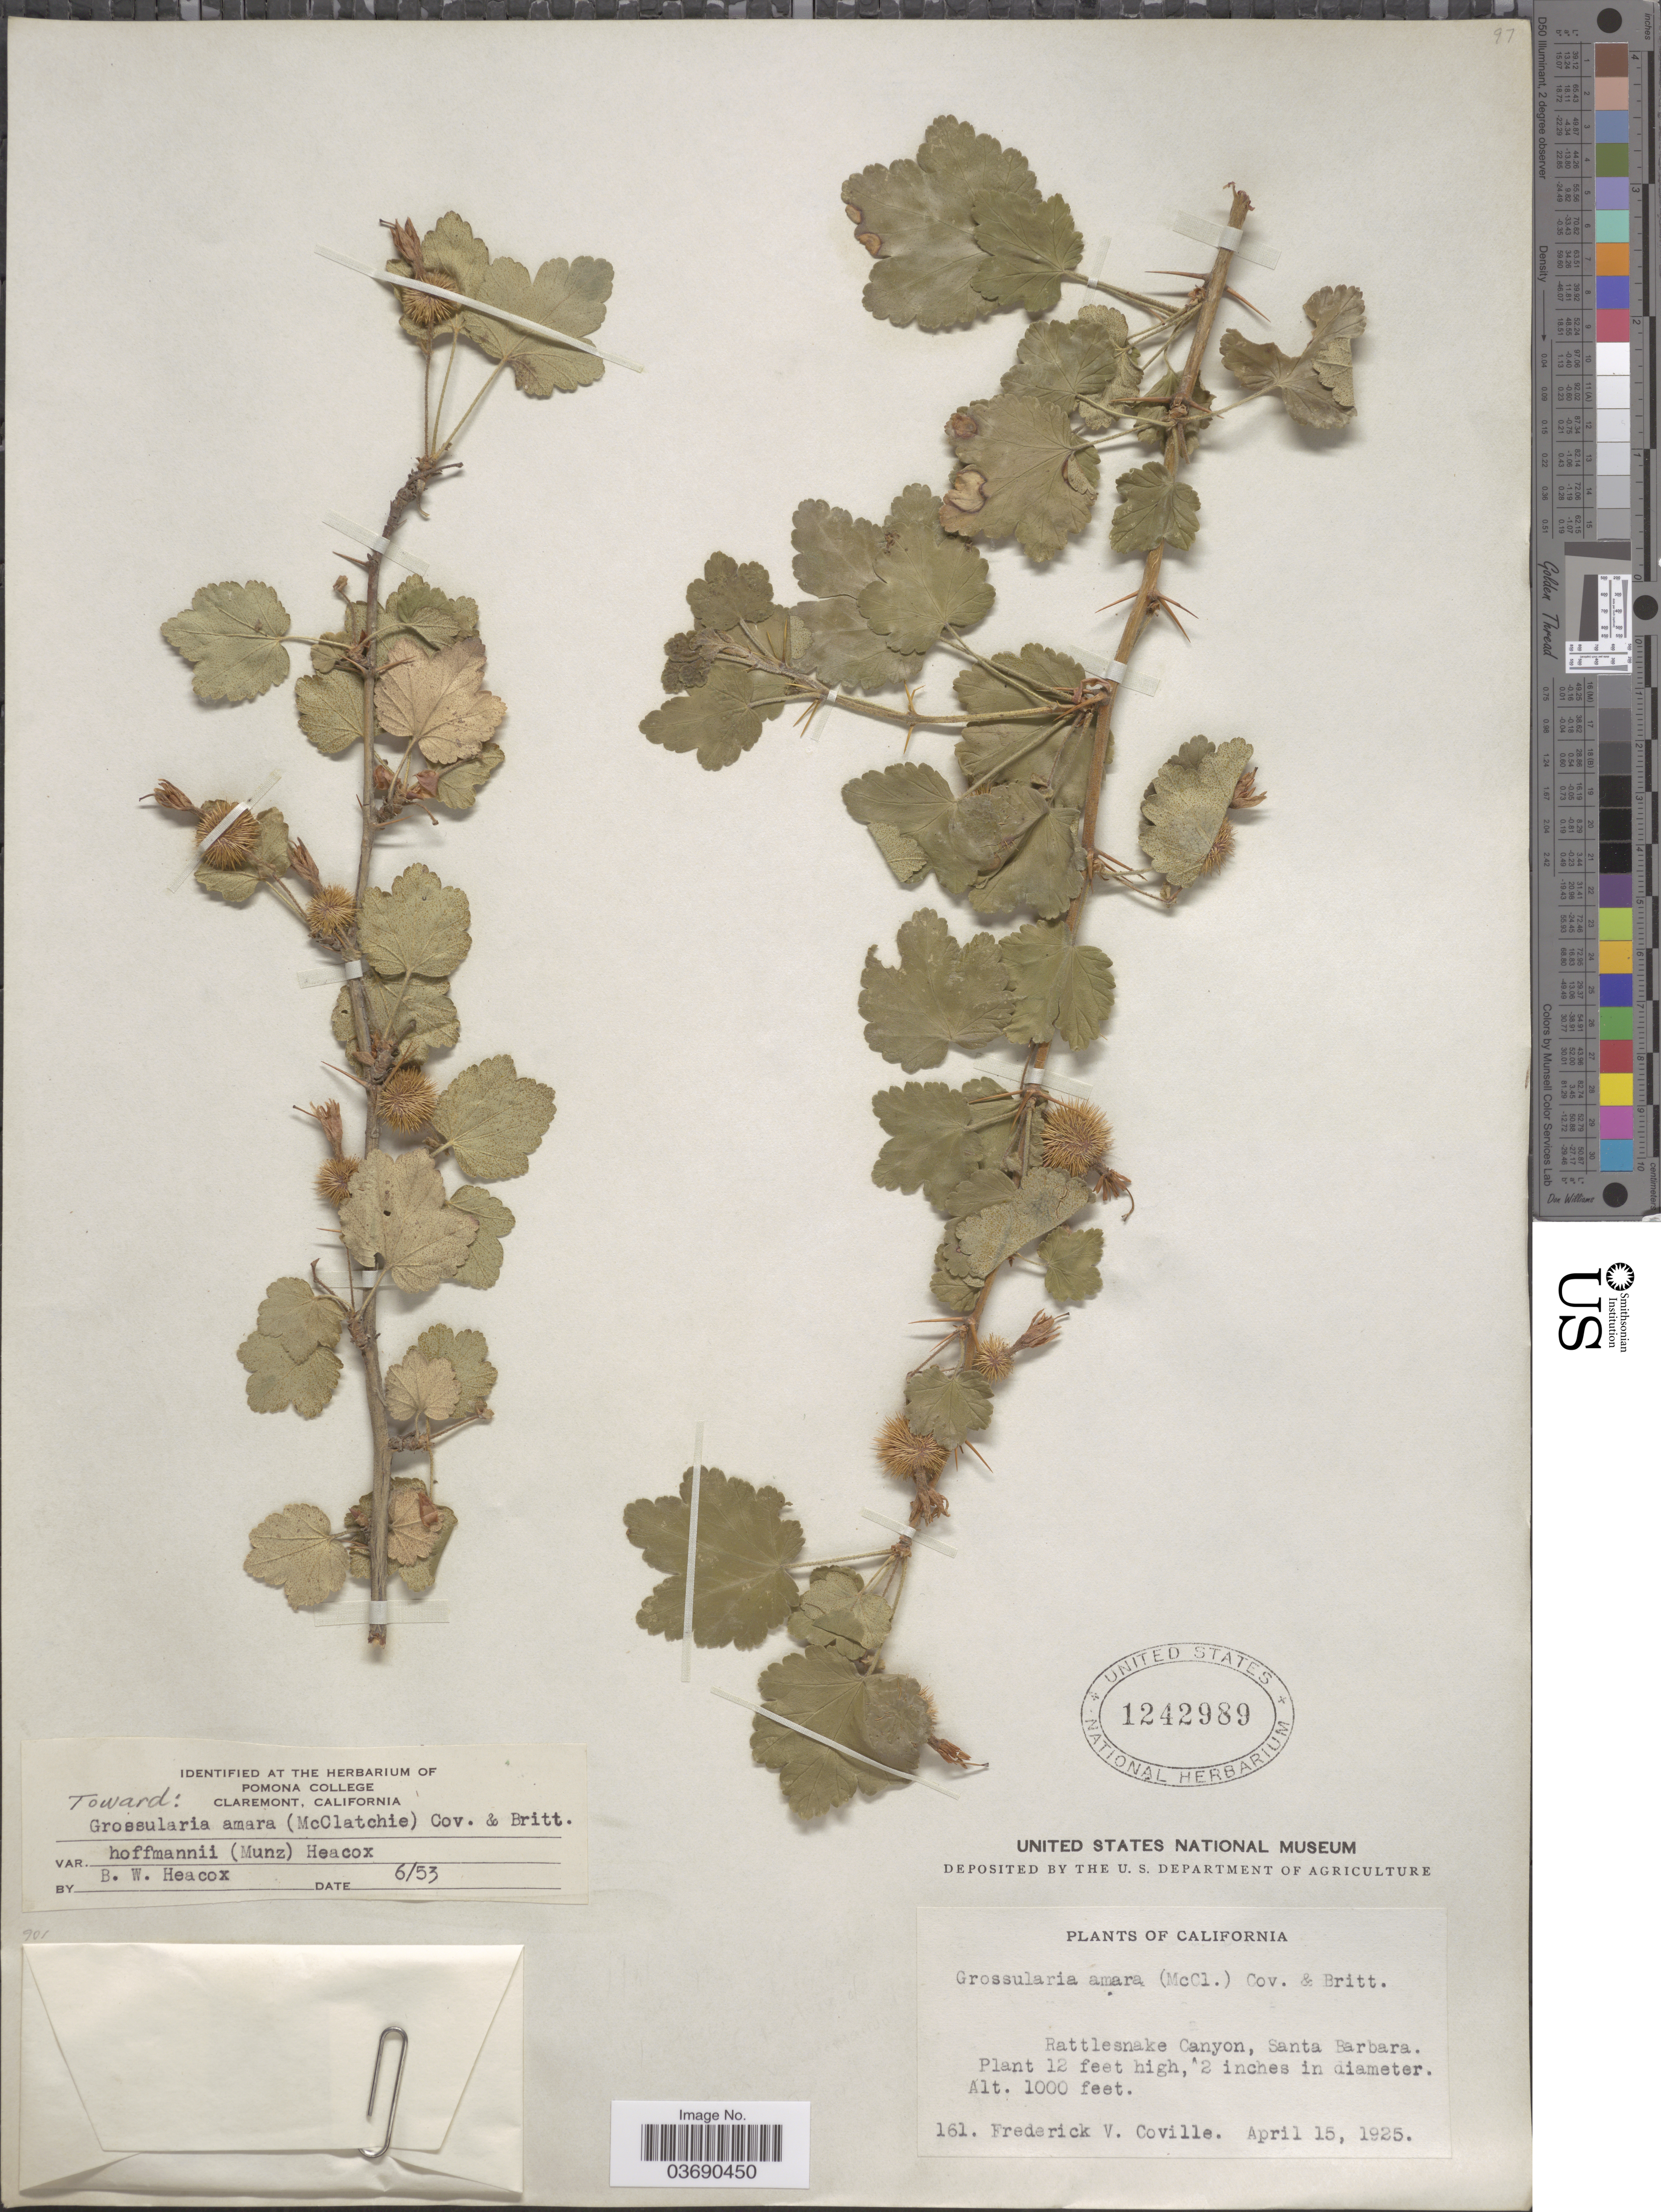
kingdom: Plantae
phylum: Tracheophyta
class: Magnoliopsida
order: Saxifragales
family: Grossulariaceae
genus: Ribes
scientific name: Ribes amarum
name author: McClatchie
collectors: F. V. Coville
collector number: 161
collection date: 1925-04-15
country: United States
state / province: California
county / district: Santa Barbara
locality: Rattlesnake Canyon, Santa Barbara.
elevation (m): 305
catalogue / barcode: US 1242989